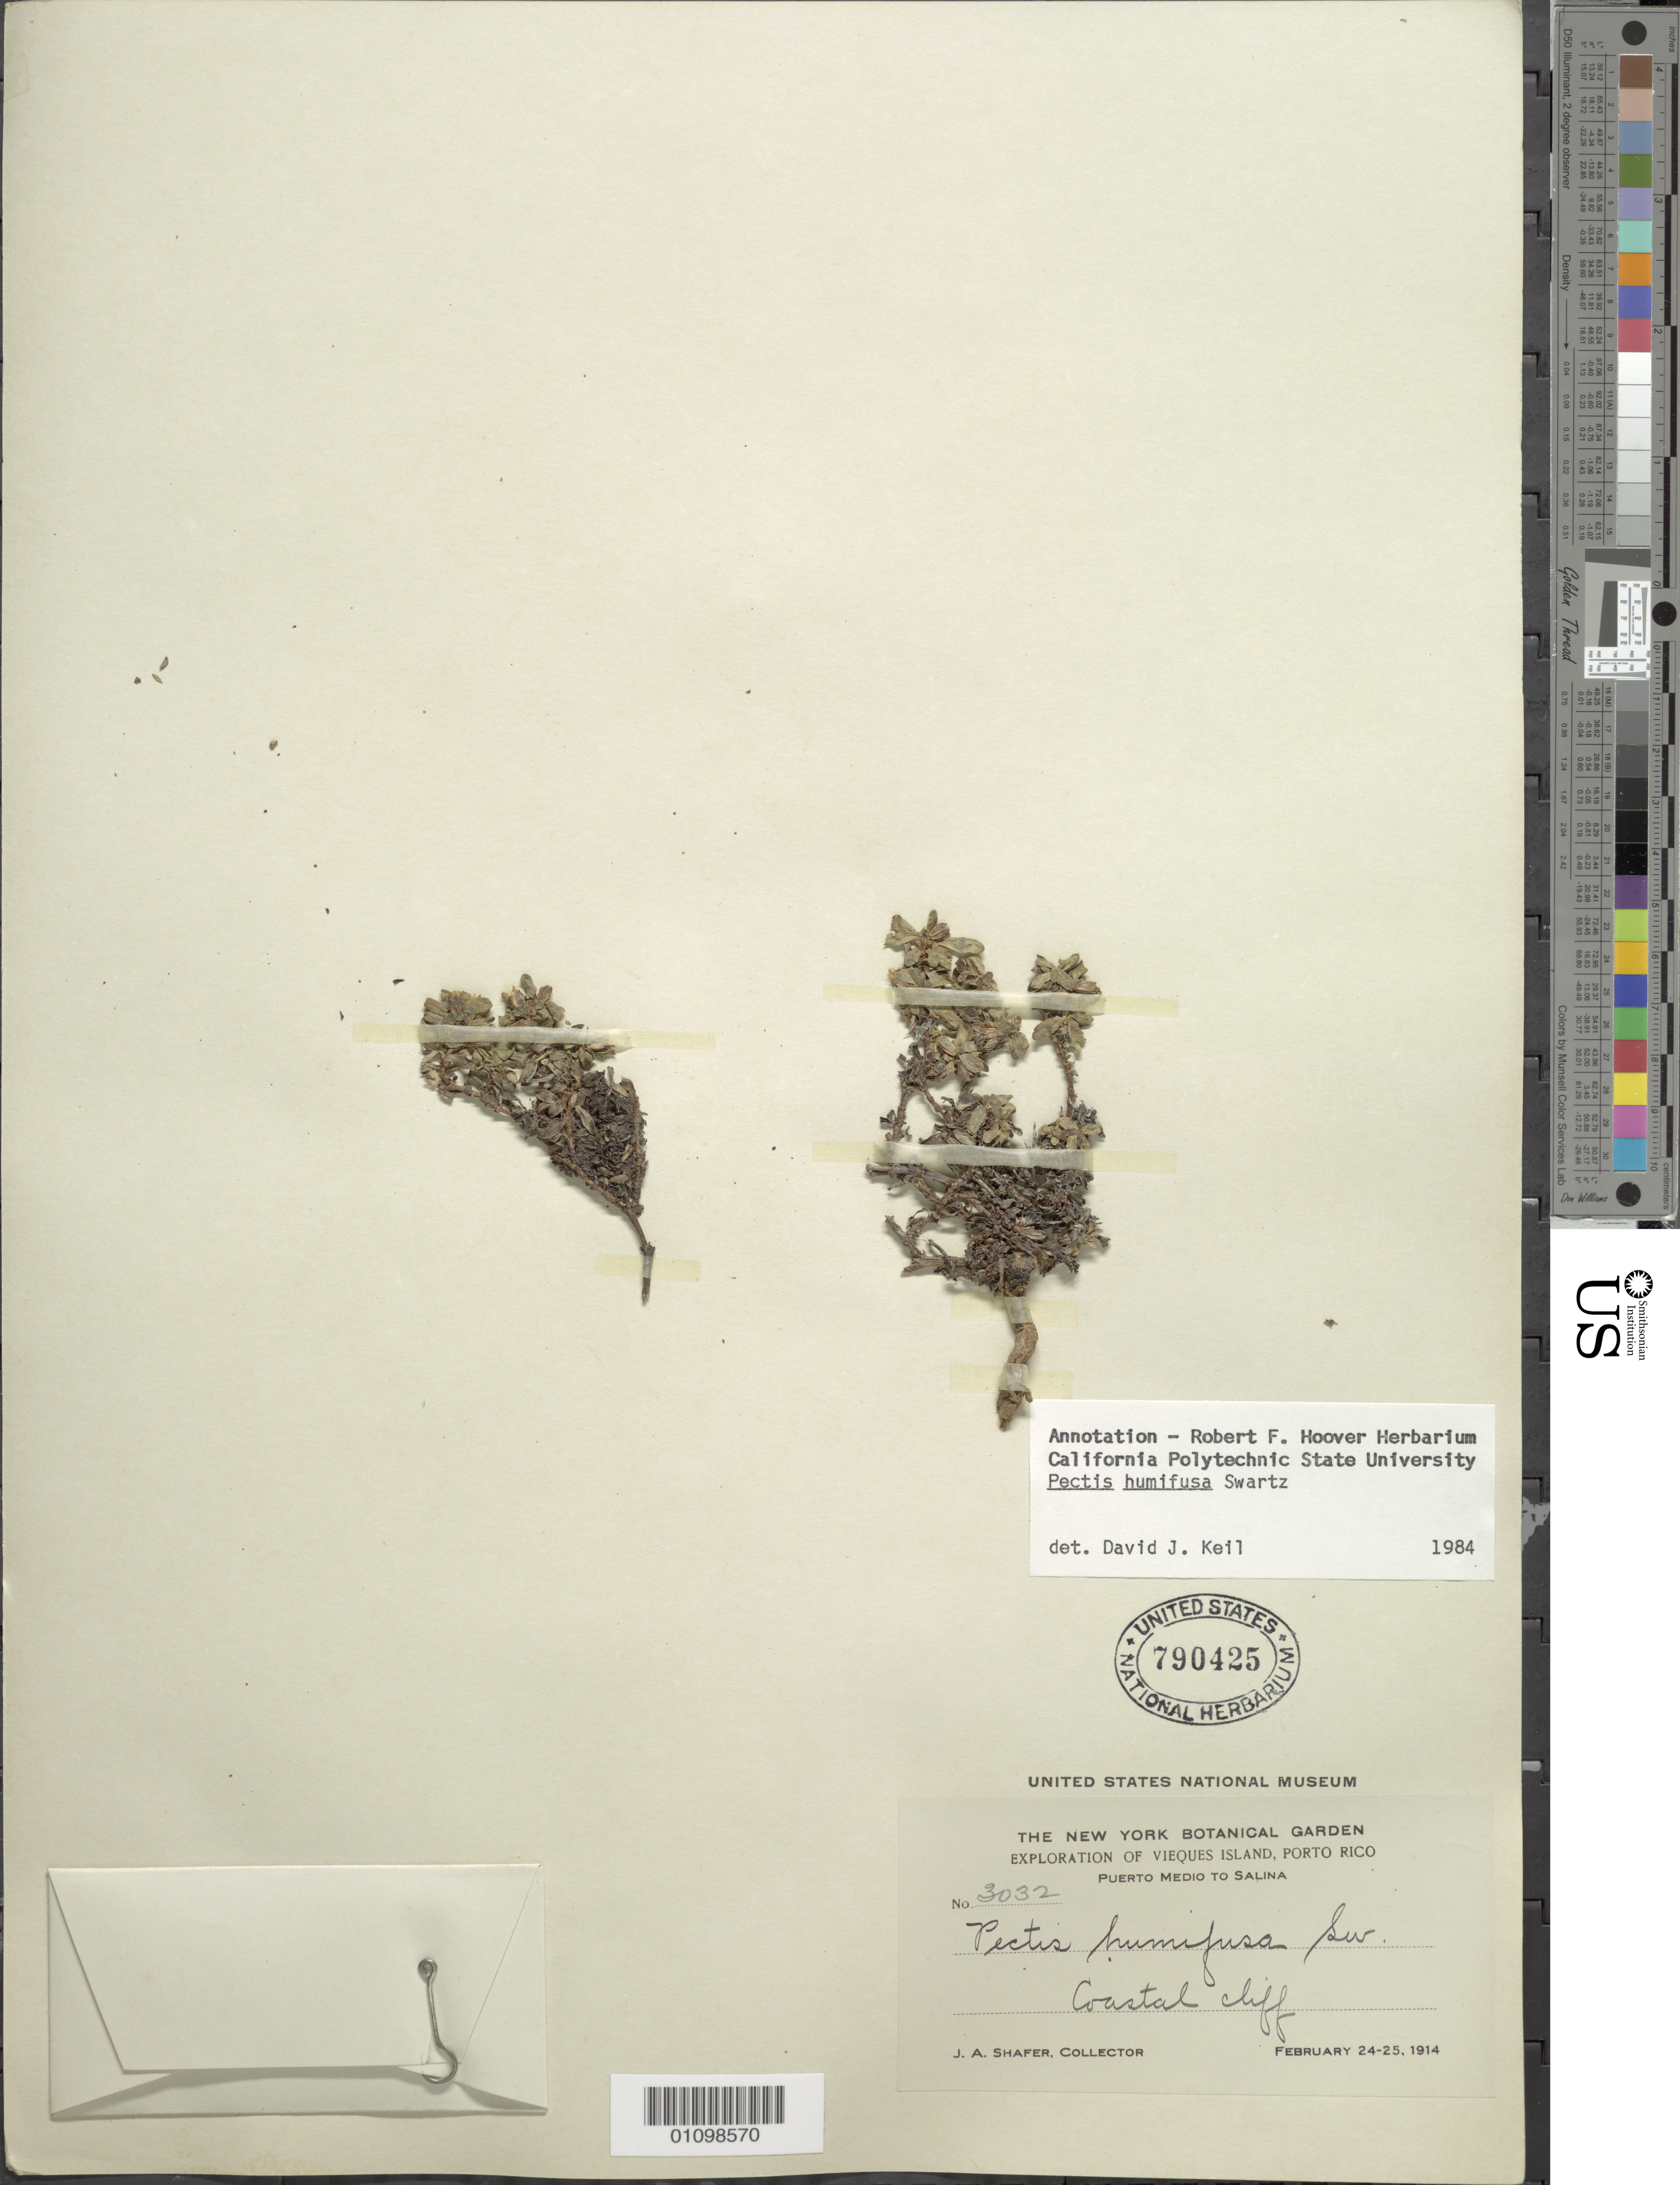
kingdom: Plantae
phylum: Tracheophyta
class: Magnoliopsida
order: Asterales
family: Asteraceae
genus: Pectis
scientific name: Pectis humifusa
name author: Sw.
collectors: J. A. Shafer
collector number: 3032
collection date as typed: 24 Feb 1914 to 25 Feb 1914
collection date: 1914-02-24/1914-02-25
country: Puerto Rico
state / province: Salinas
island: Puerto Rico I.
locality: Coastal Cliff.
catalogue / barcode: US 790425